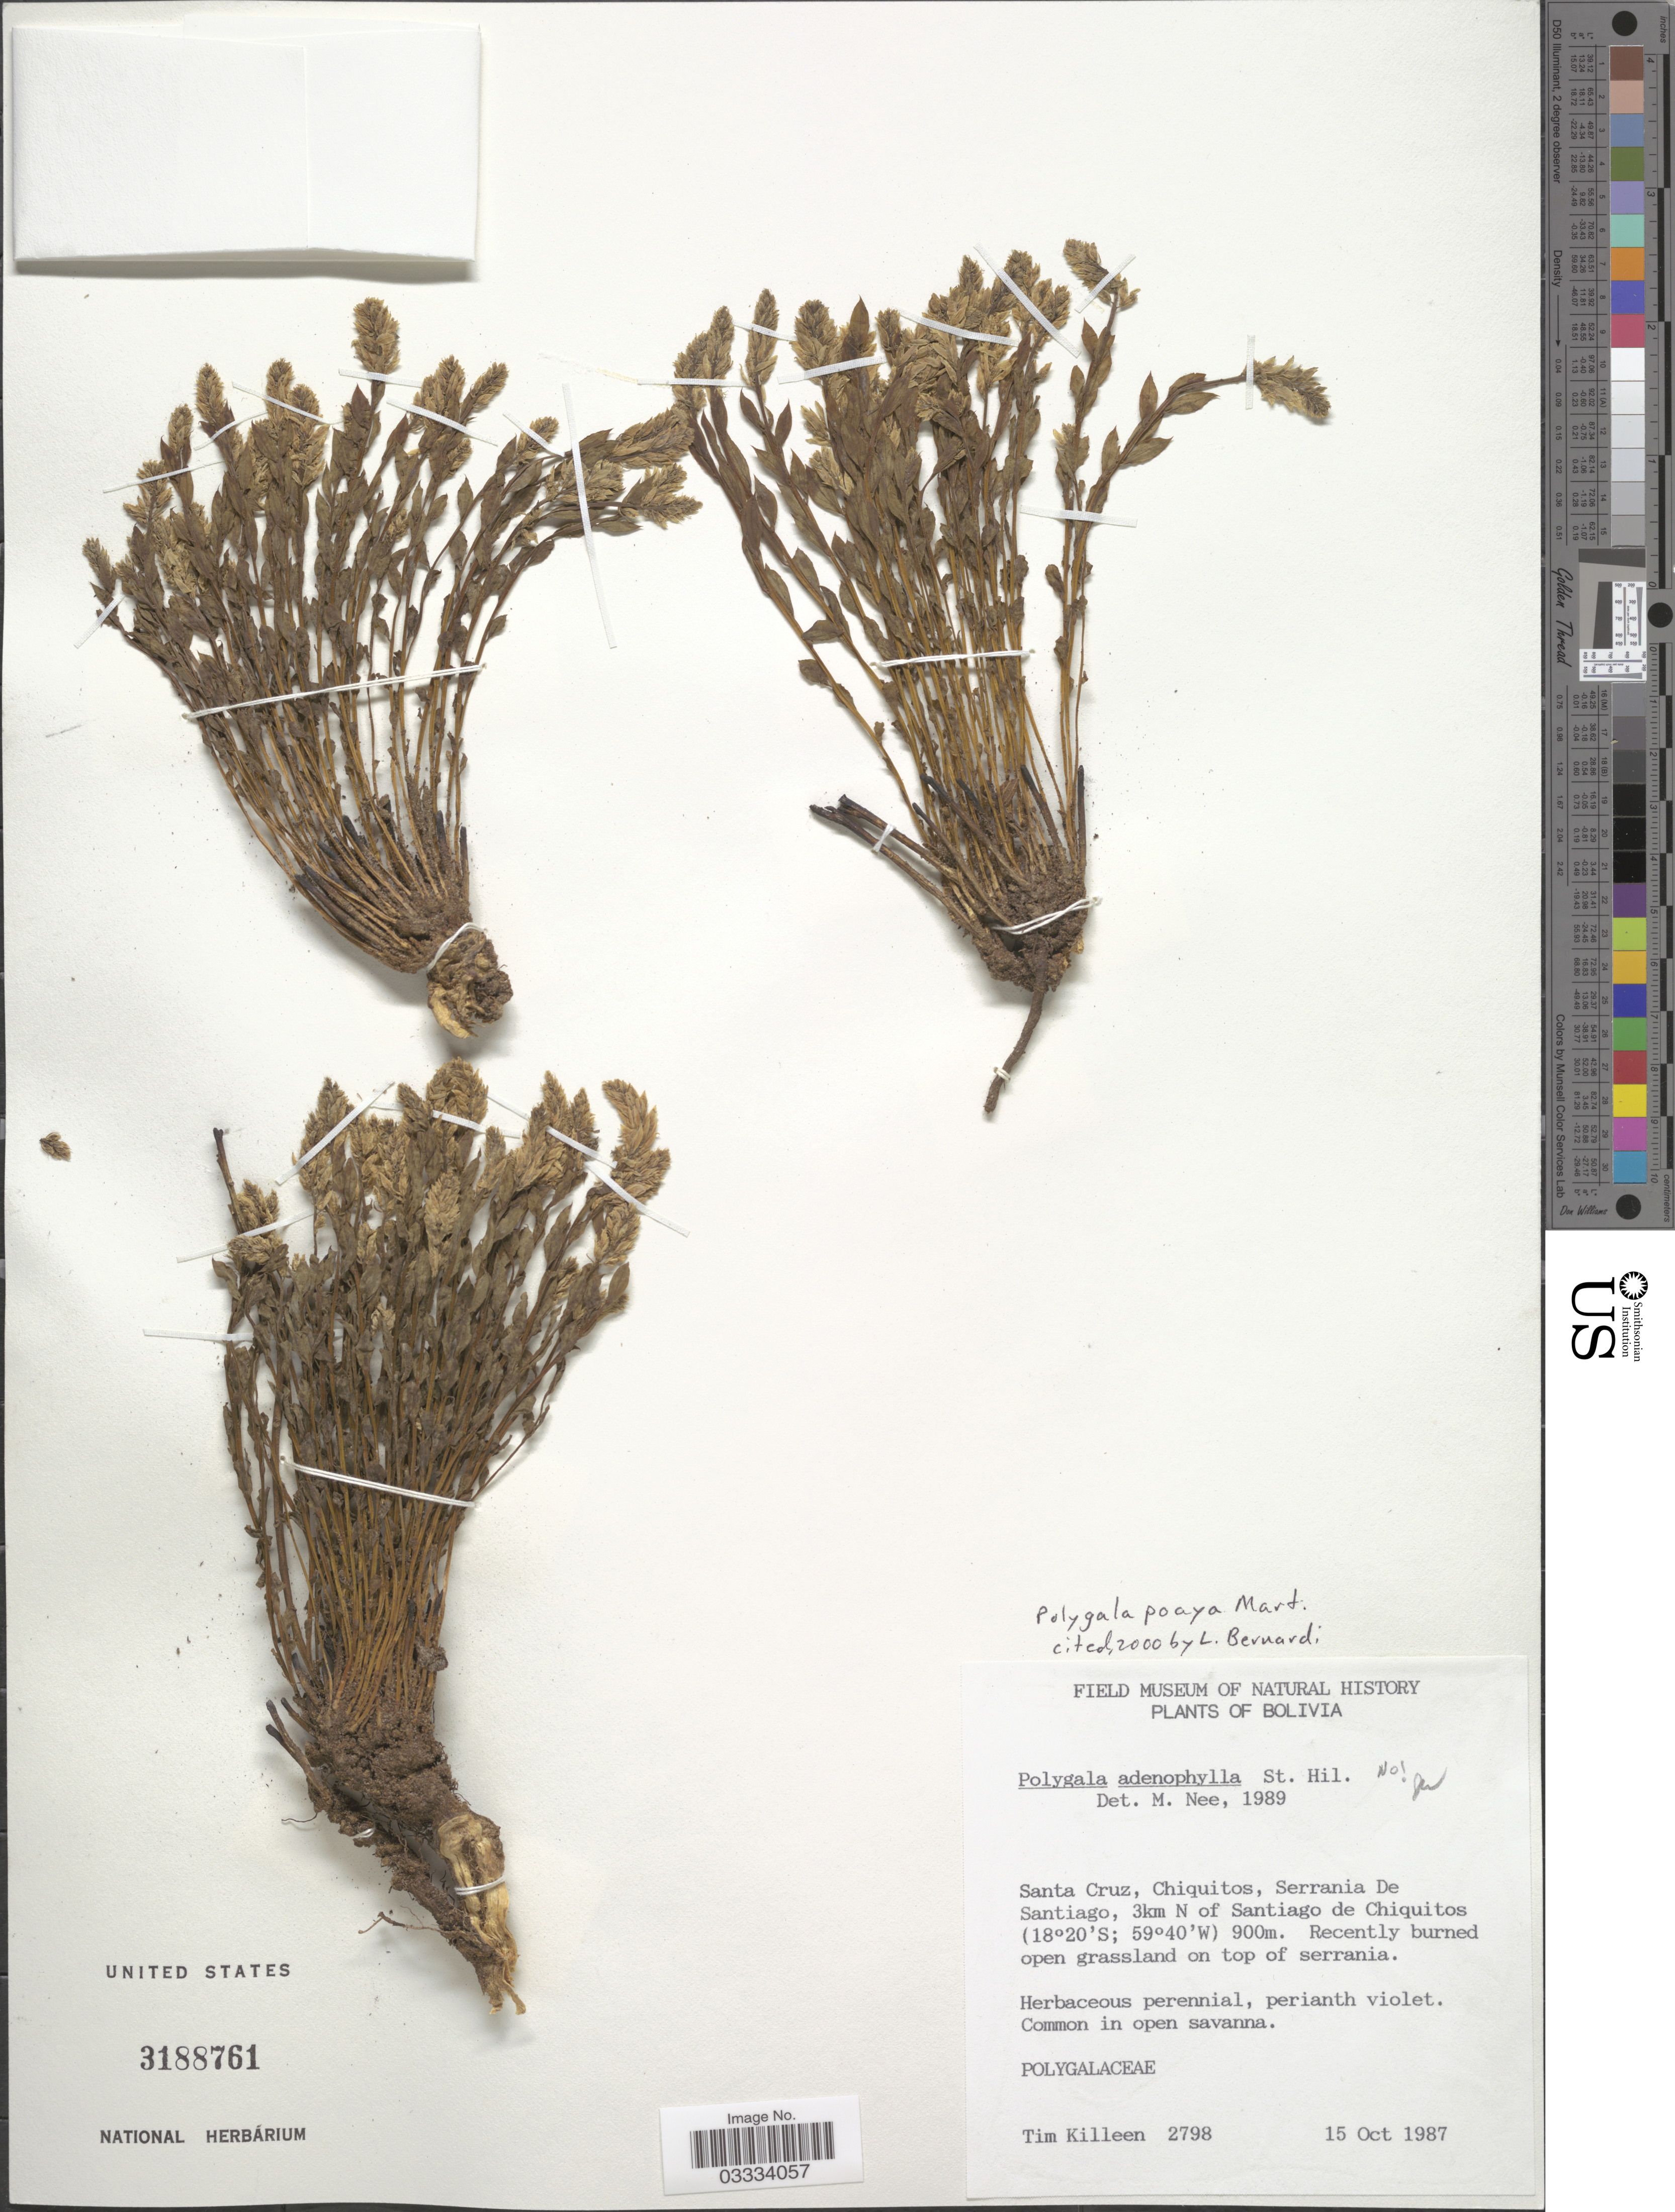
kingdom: Plantae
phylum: Tracheophyta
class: Magnoliopsida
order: Fabales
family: Polygalaceae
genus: Polygala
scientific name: Polygala poaya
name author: Mart.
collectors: T. J. Killeen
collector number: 2798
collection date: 1987-10-15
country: Bolivia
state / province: Santa Cruz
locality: Chiquitos, Serrania De Santiago, 3km N of Santiago de Chiquitos.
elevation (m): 900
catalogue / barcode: US 3188761